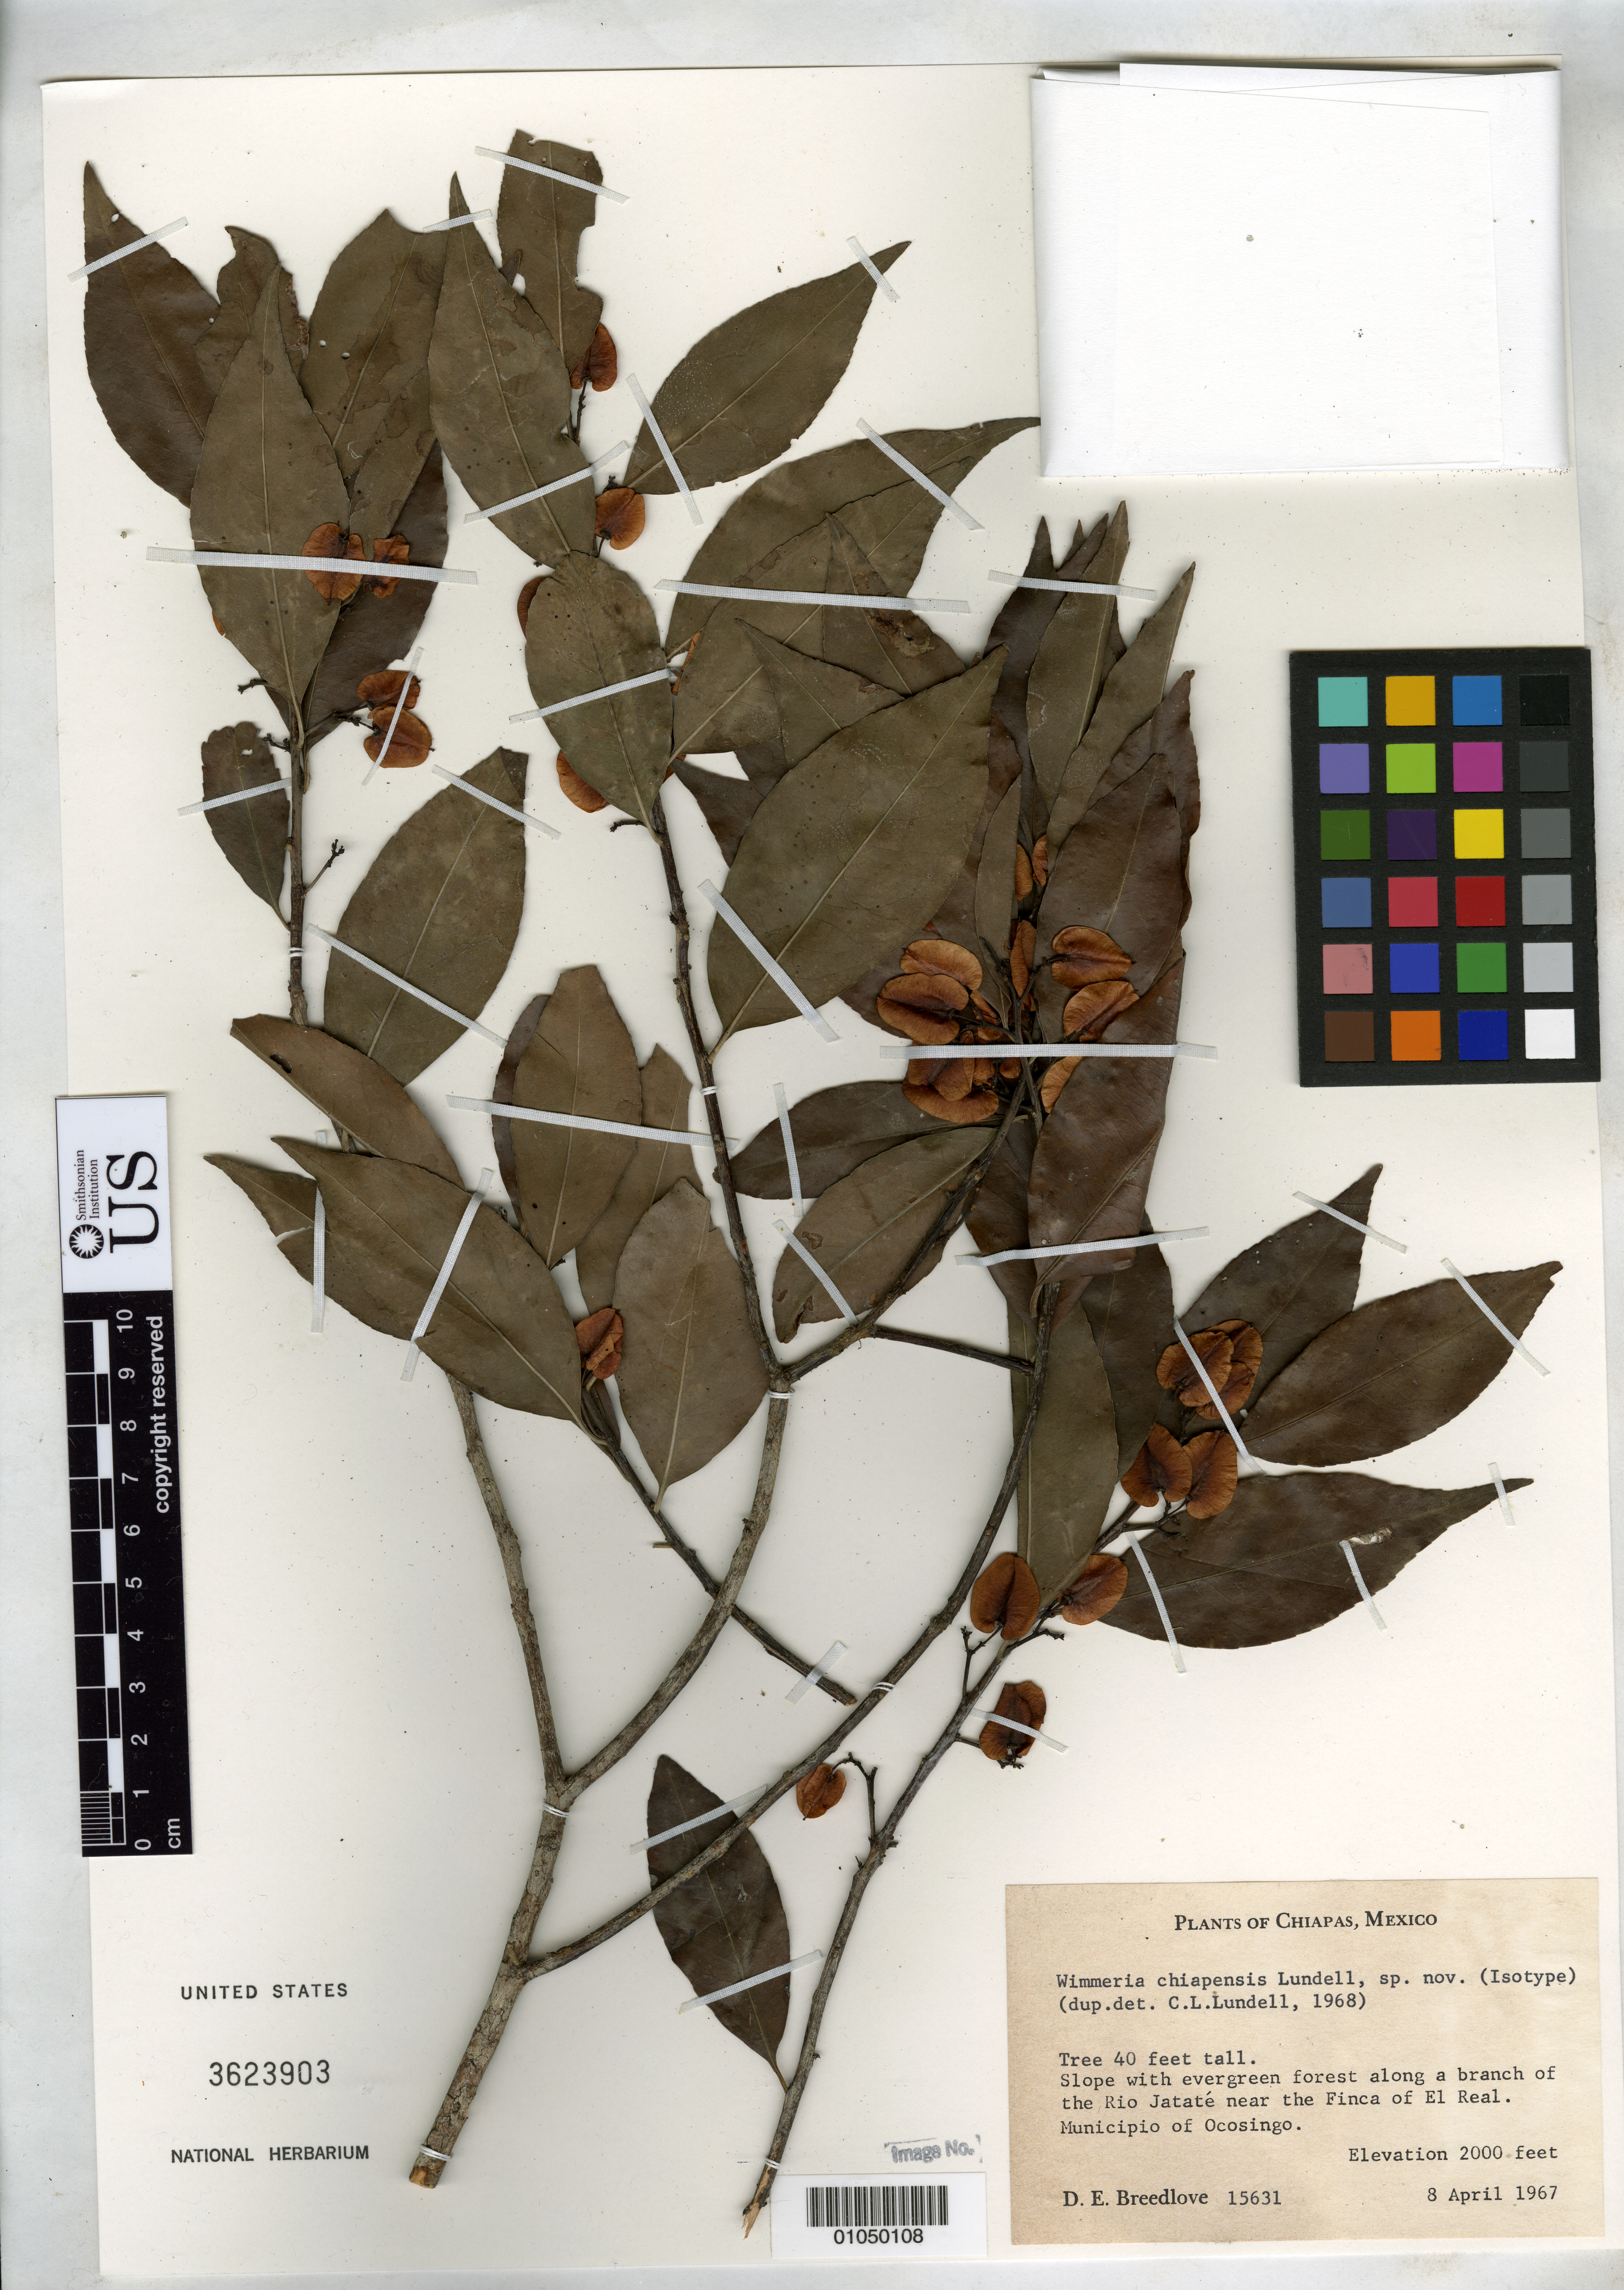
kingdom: Plantae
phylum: Tracheophyta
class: Magnoliopsida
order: Celastrales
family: Celastraceae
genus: Wimmeria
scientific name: Wimmeria chiapensis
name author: Lundell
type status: Isotype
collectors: D. E. Breedlove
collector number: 15631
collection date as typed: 08 Apr 1967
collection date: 1967-04-08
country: Mexico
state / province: Chiapas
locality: Slope with evergreen forest along a branch of the Rio Jataté near the Finca of El Real, Municipio of Ocosingo.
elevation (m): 610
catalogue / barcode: US 3623903